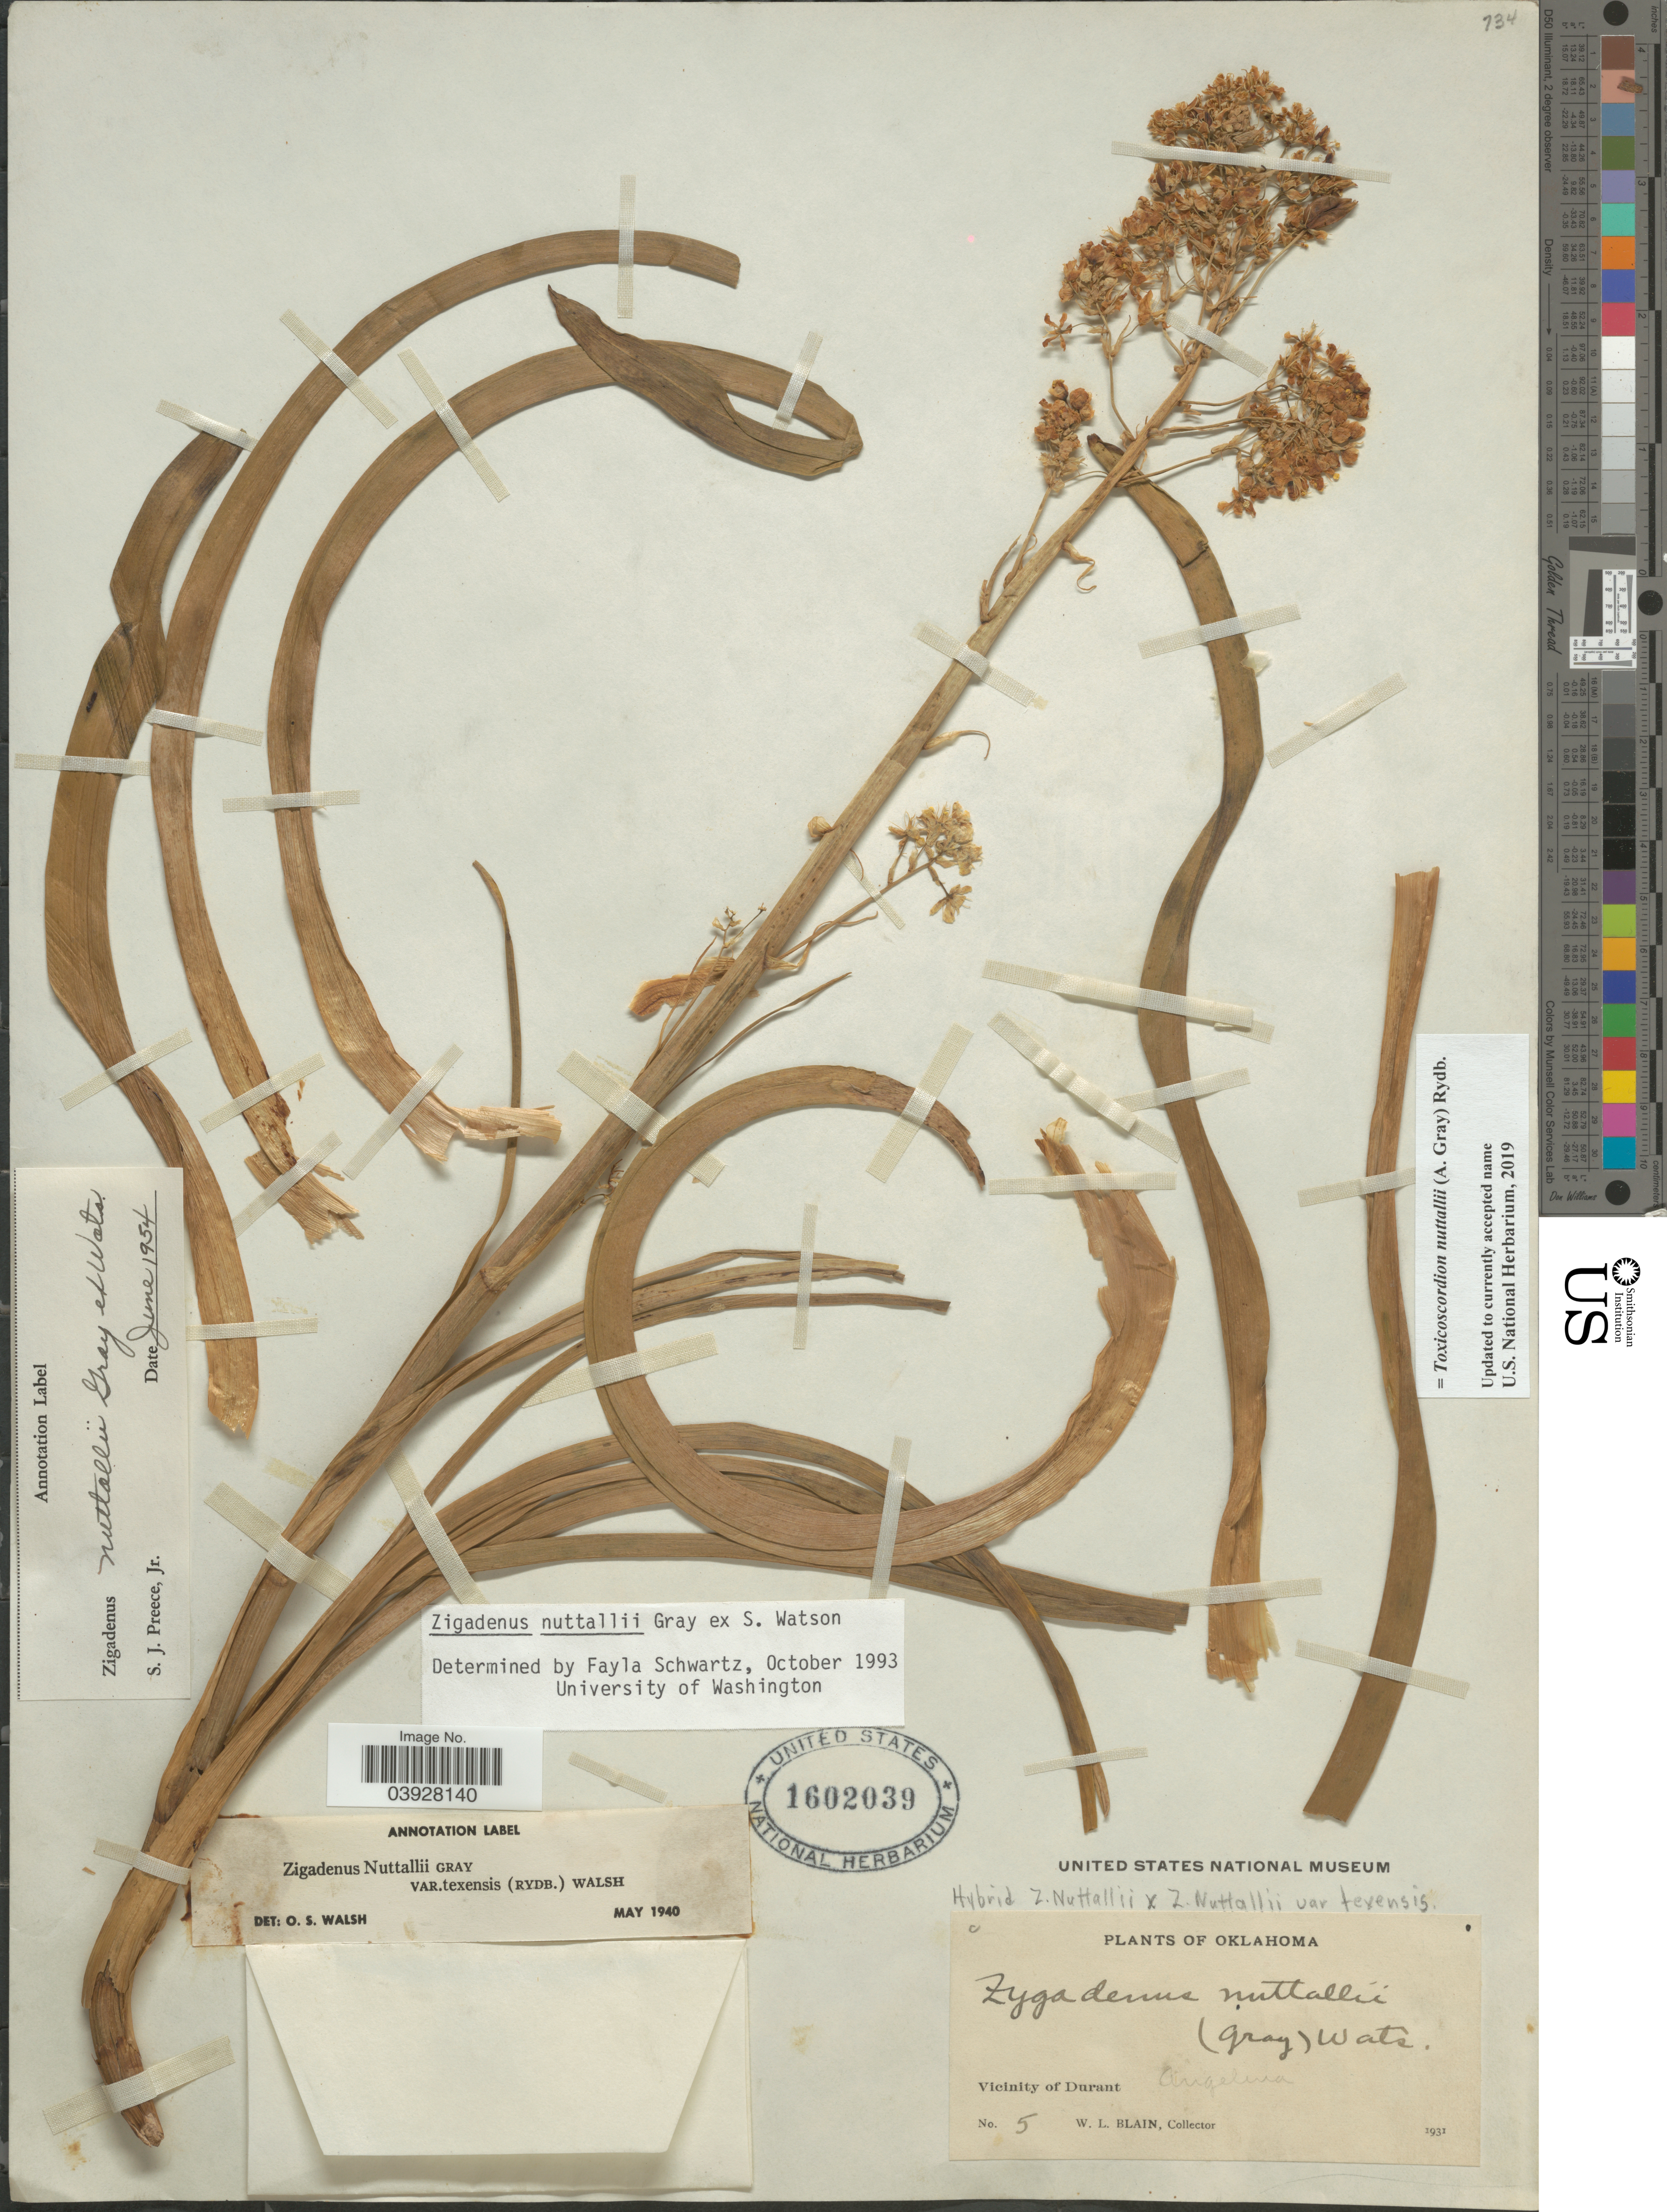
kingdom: Plantae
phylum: Tracheophyta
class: Liliopsida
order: Liliales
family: Melanthiaceae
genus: Toxicoscordion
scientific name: Toxicoscordion nuttallii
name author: (A. Gray) Rydb.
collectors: W. Blain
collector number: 5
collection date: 1931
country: United States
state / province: Oklahoma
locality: Vicinity of Durant, Angelina.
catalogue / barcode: US 1602039